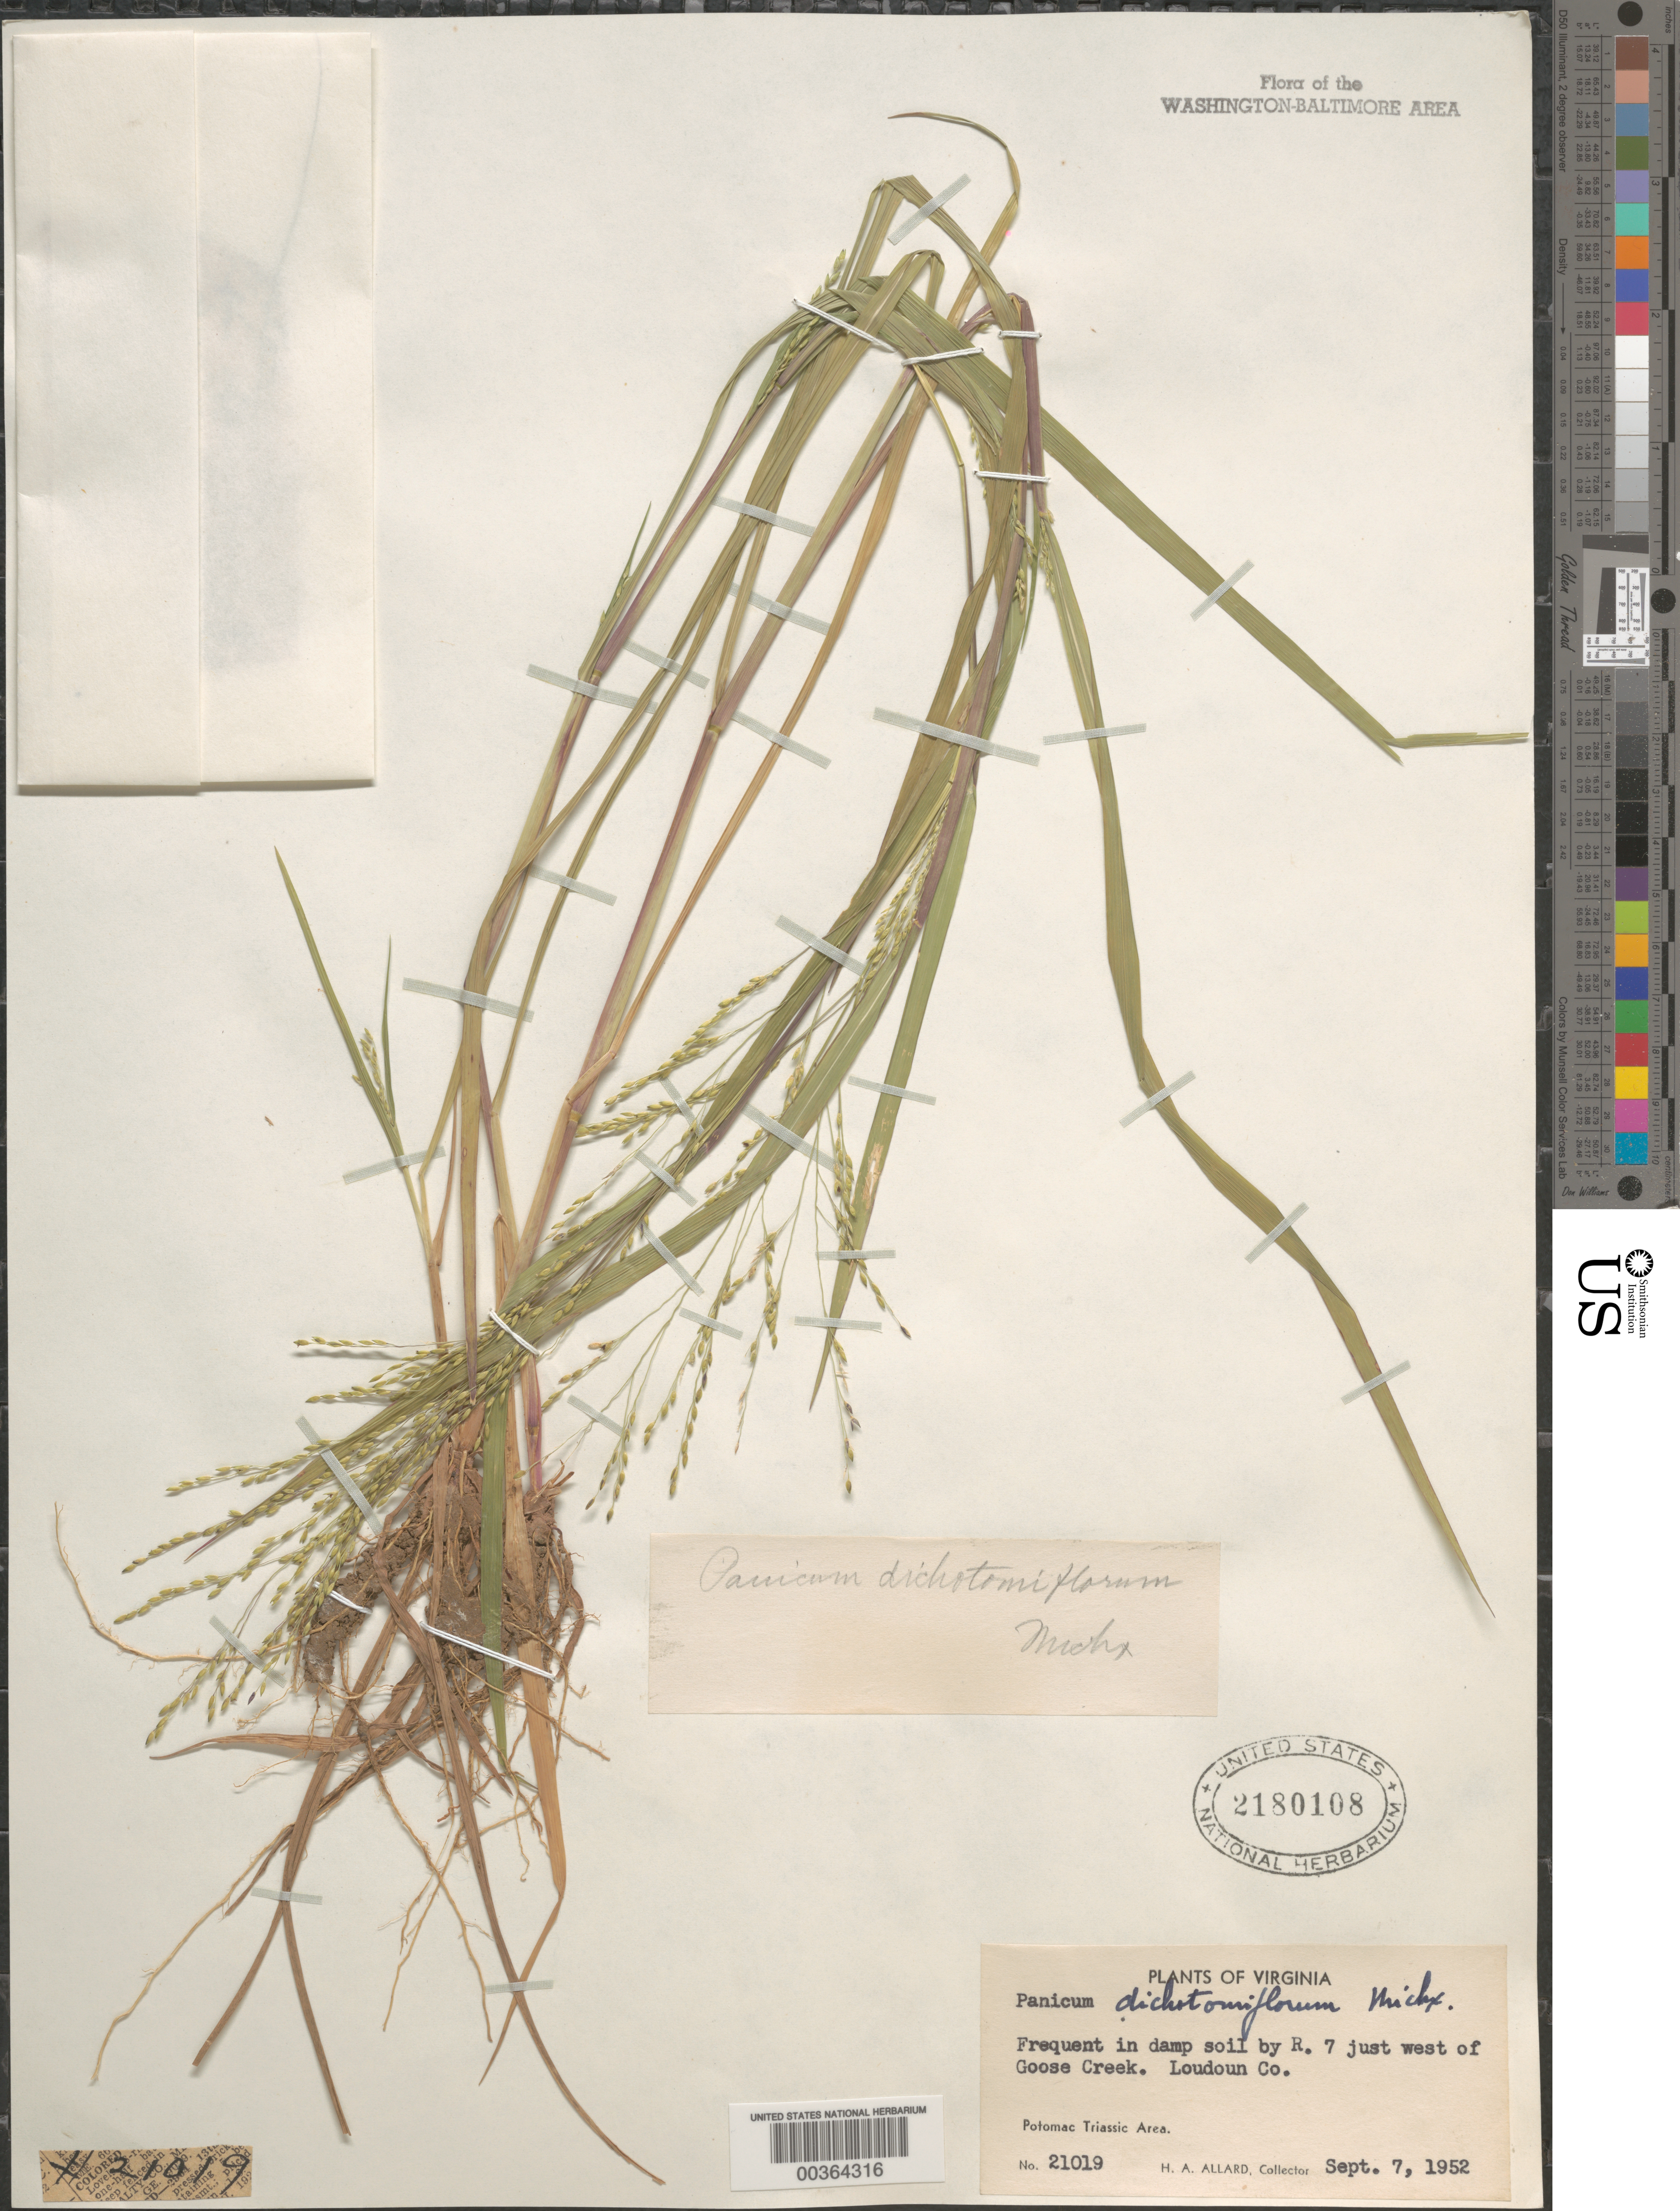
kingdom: Plantae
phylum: Tracheophyta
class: Liliopsida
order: Poales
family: Poaceae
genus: Panicum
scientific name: Panicum dichotomiflorum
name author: Michx.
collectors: H. A. Allard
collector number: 21019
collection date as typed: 07 Sep 1952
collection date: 1952-09-07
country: United States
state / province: Virginia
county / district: Loudoun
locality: W of Goose Creek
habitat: In damp soil by Rt 7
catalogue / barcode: US 2180108